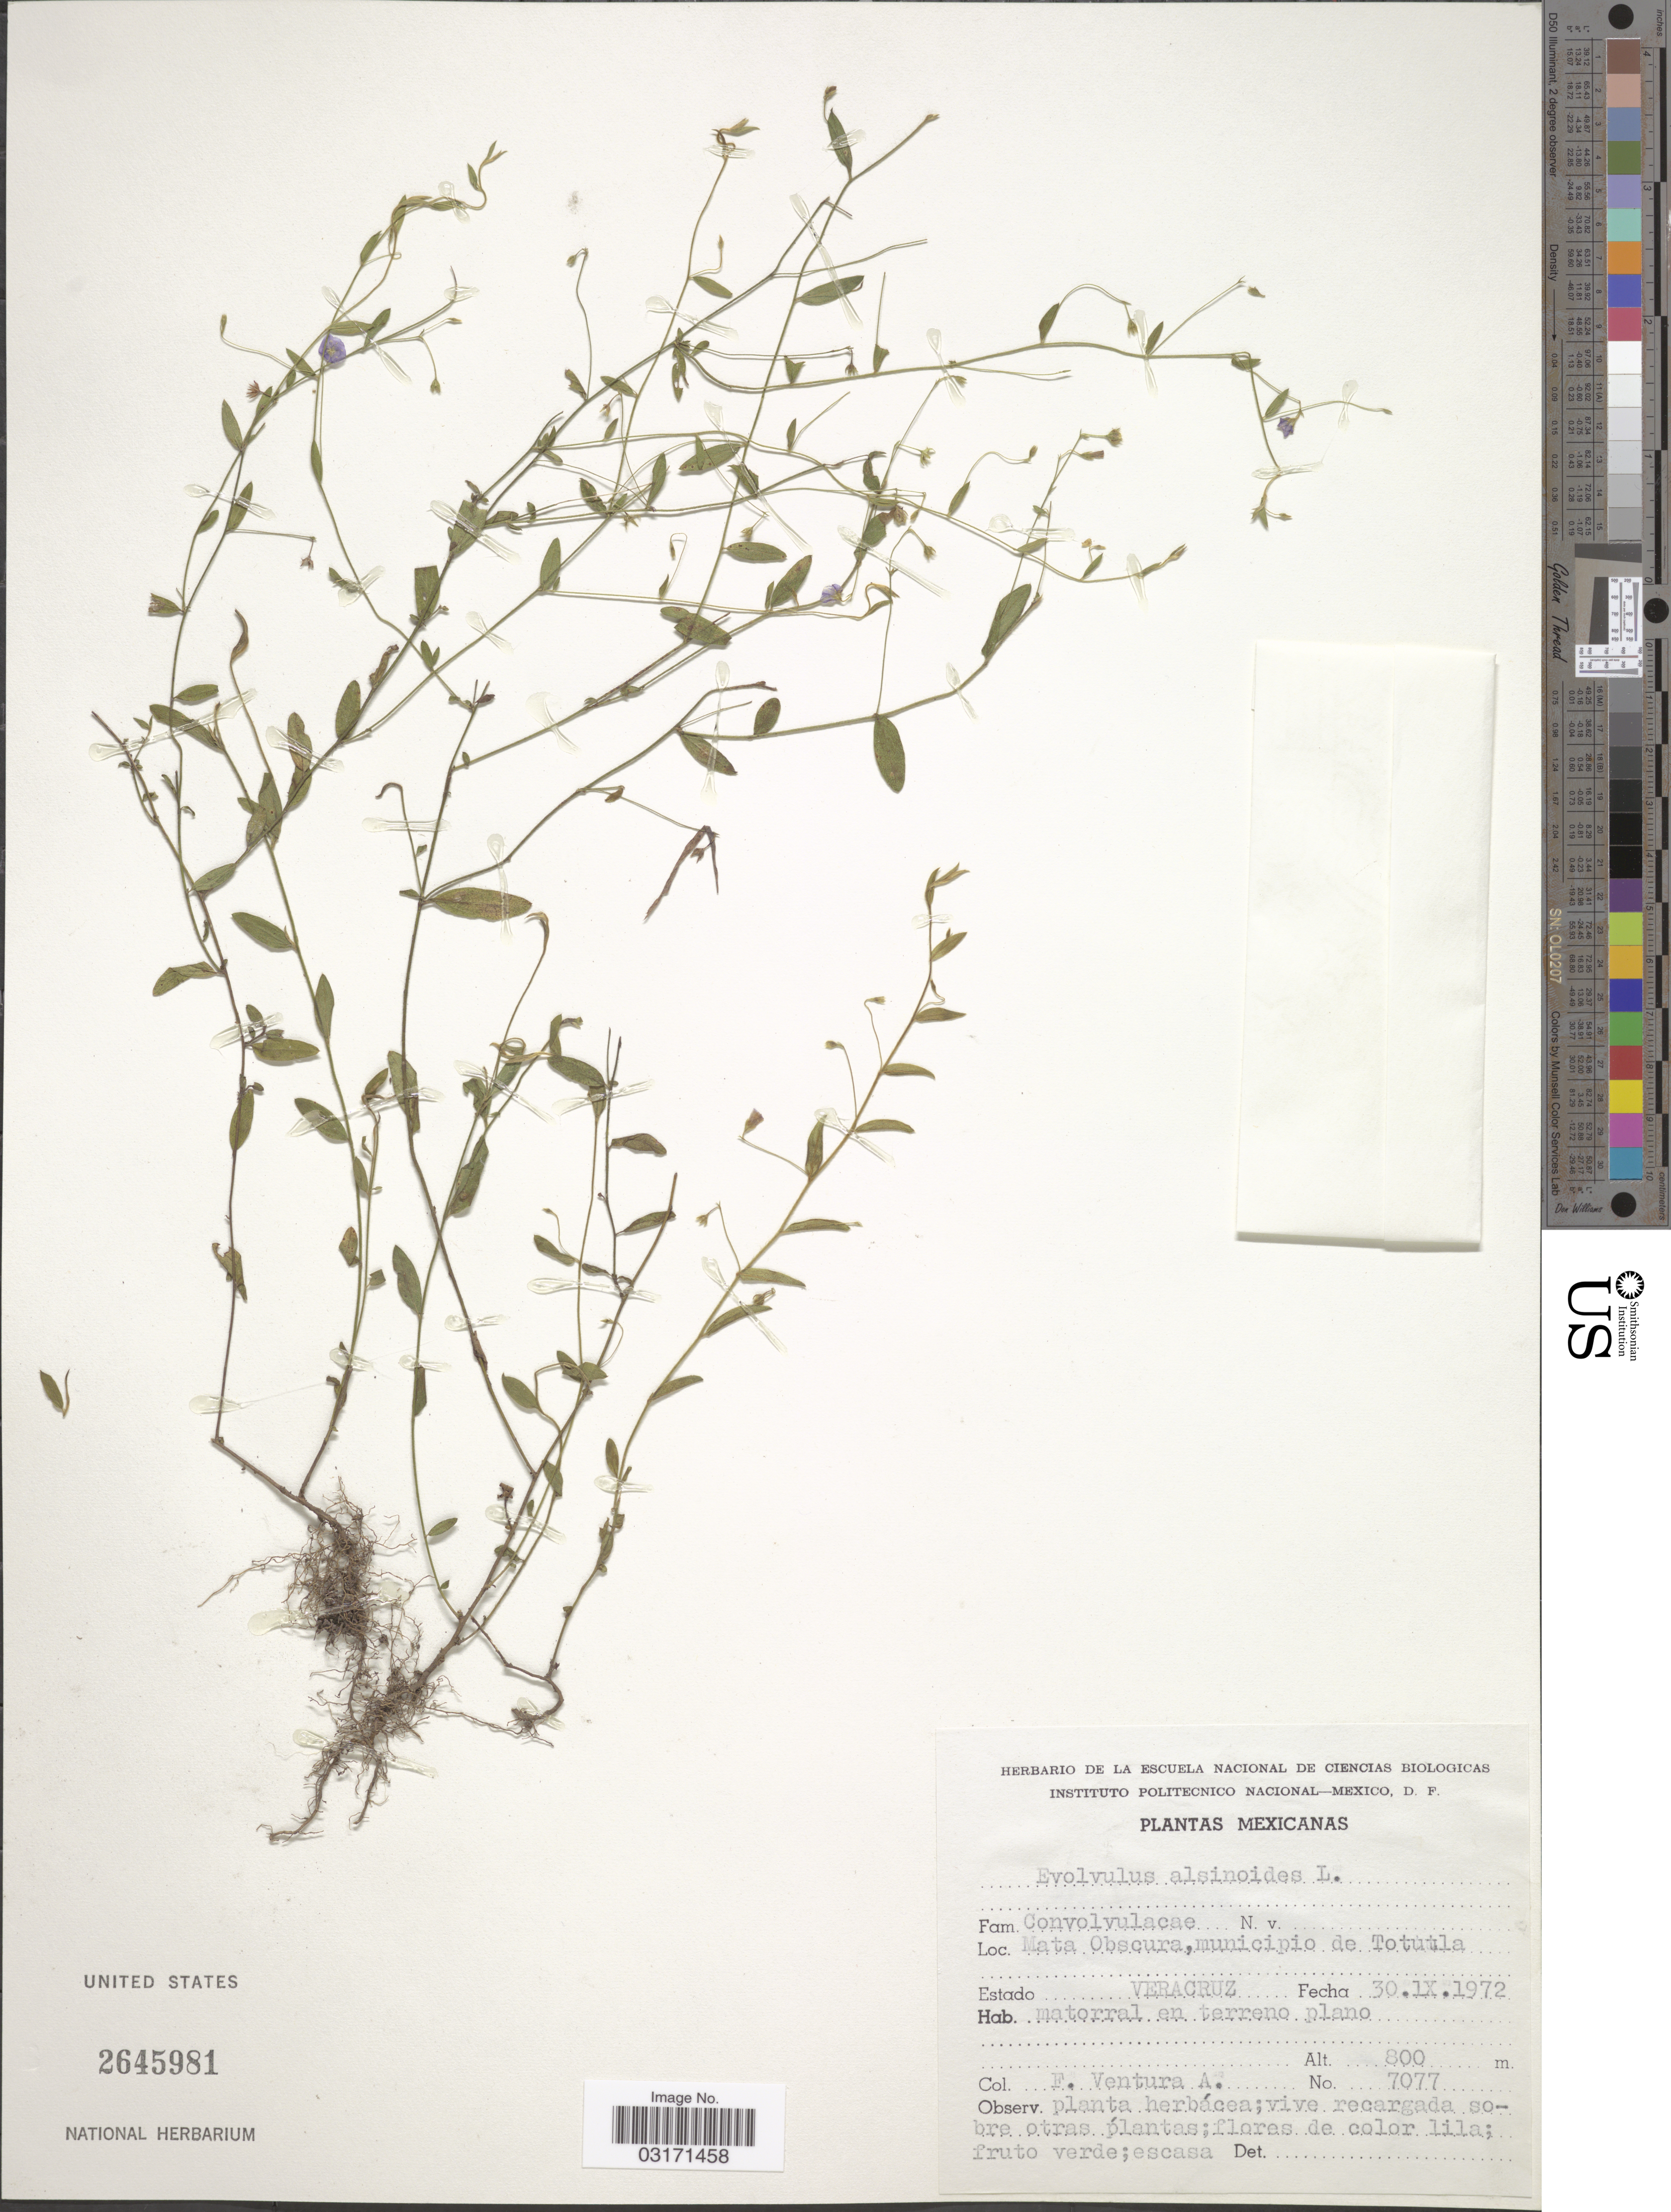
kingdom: Plantae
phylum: Tracheophyta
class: Magnoliopsida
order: Solanales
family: Convolvulaceae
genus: Evolvulus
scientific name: Evolvulus alsinoides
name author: (L.) L.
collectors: F. Ventura A.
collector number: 7077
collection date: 1972-09-30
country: Mexico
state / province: Veracruz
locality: Mata Obscura, municipio de Totutla, Estado Veracruz.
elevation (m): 800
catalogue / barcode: US 2645981